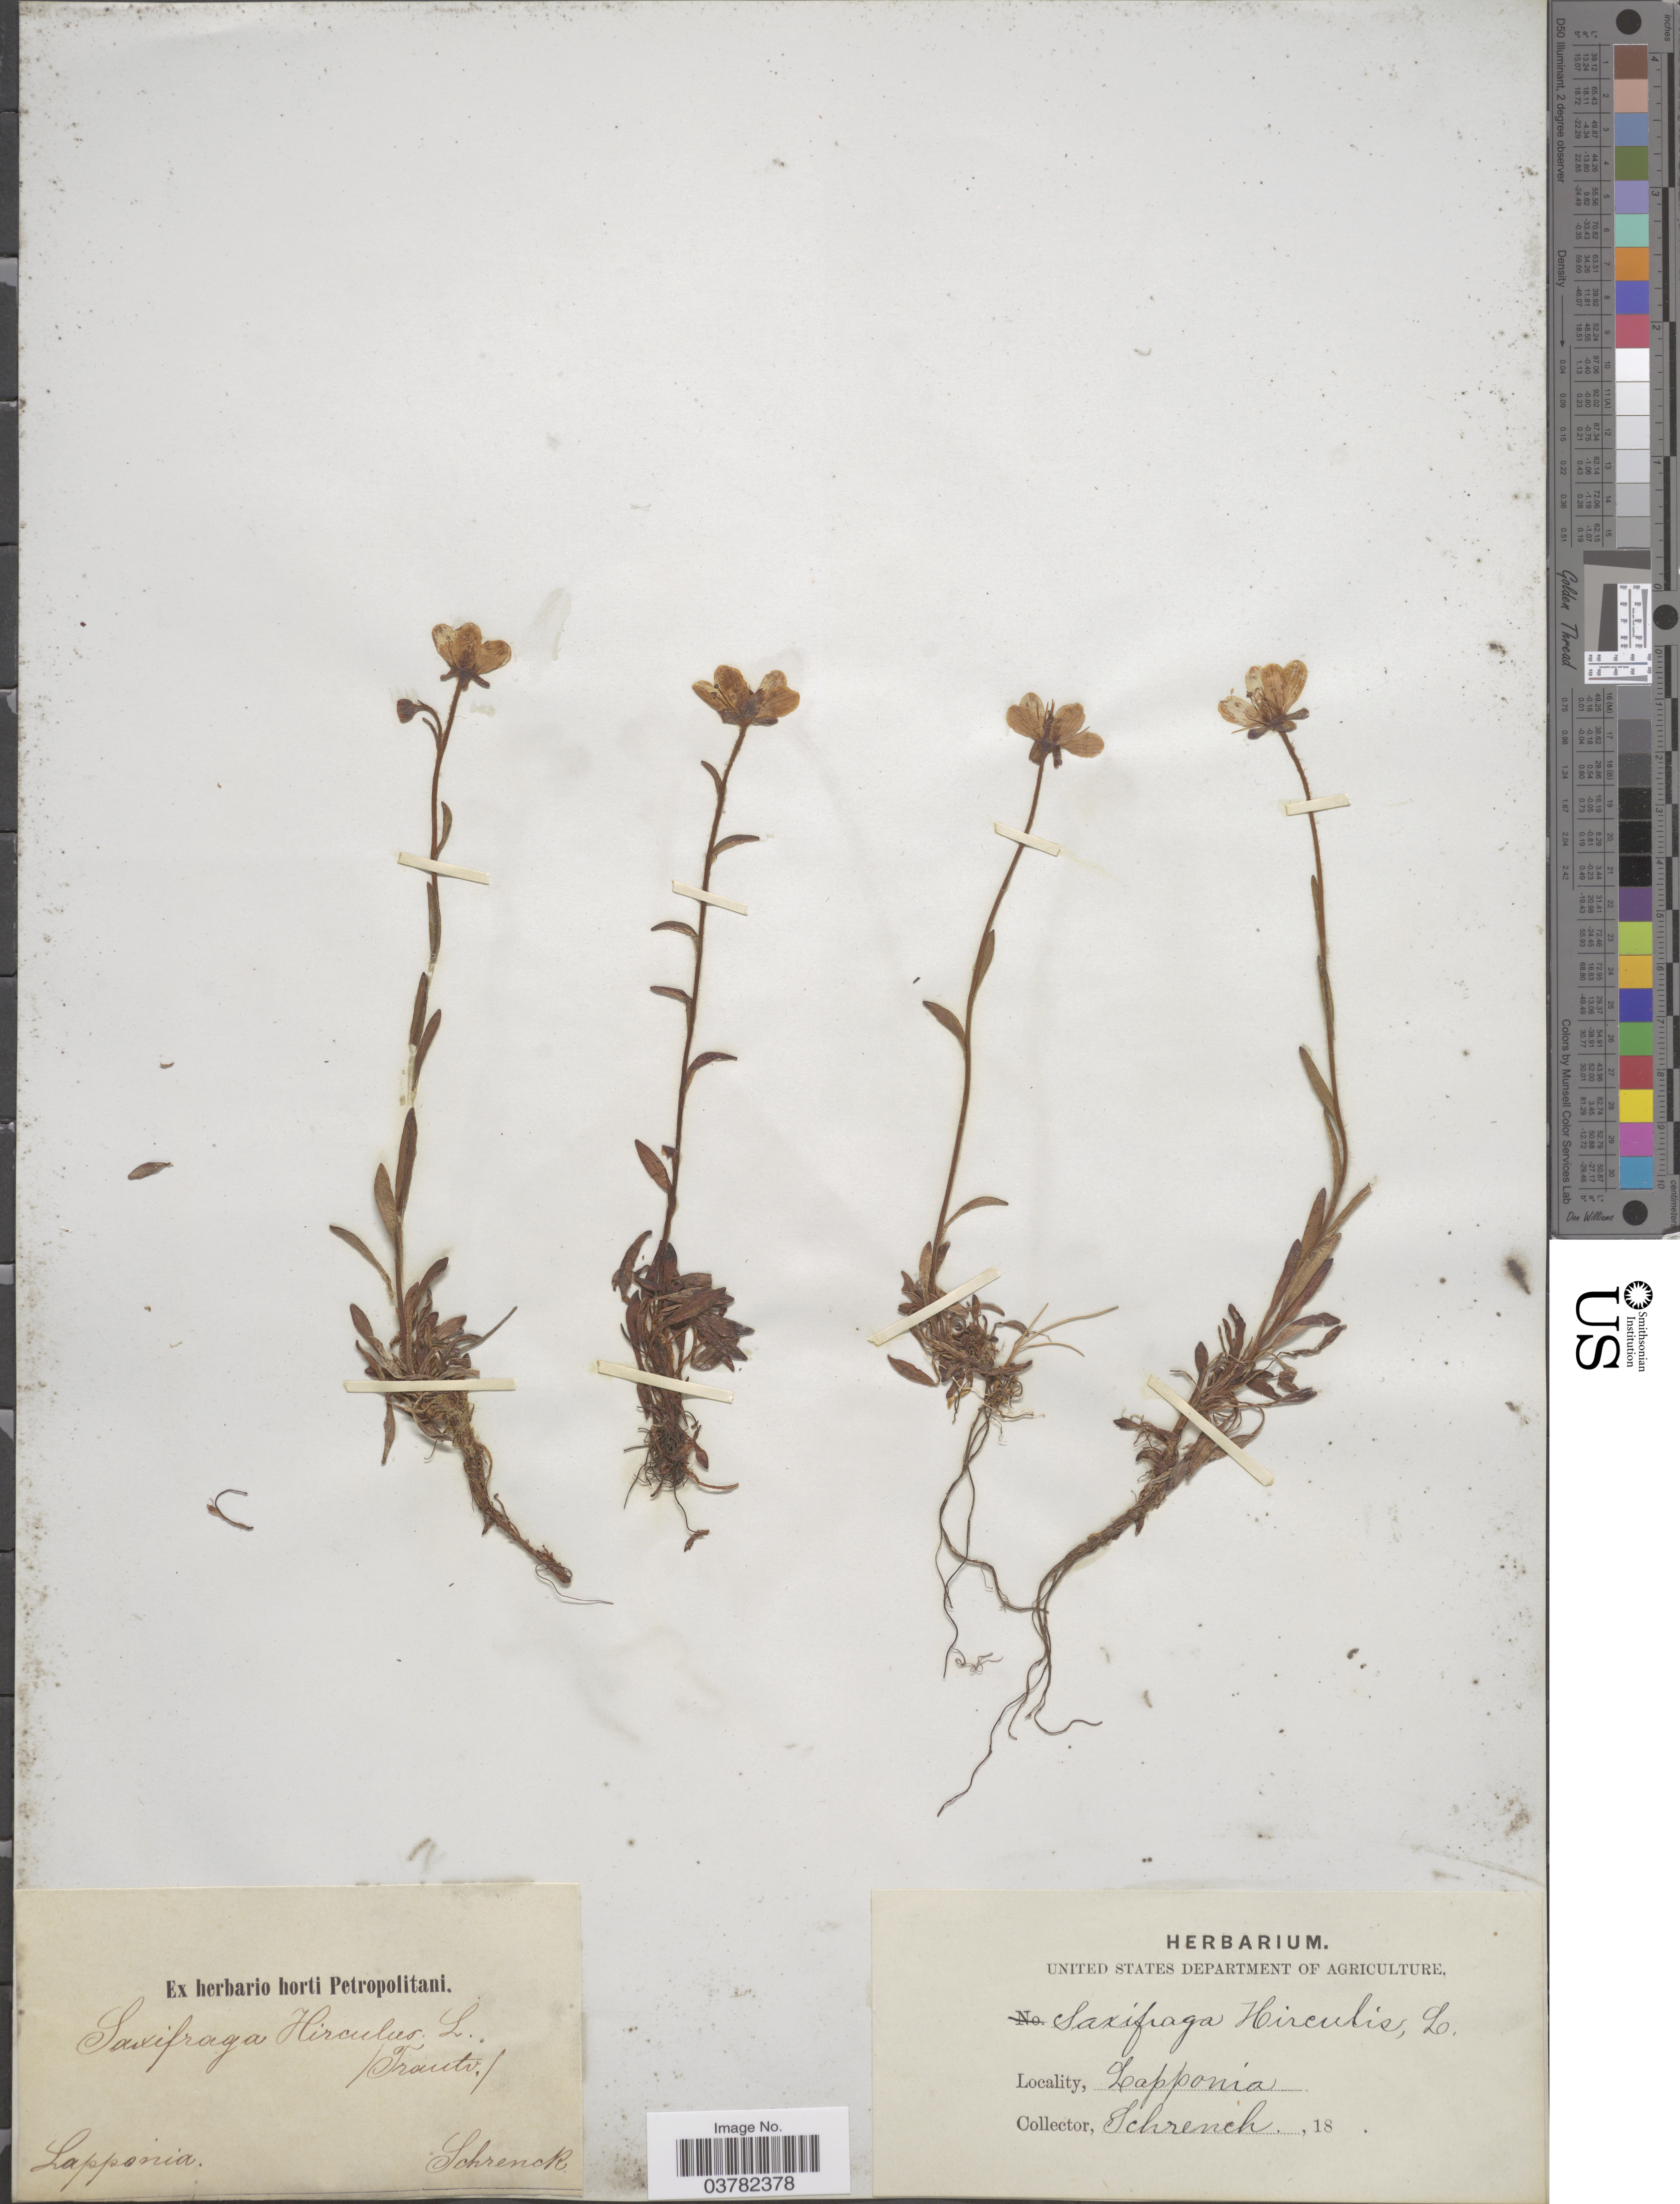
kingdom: Plantae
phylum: Tracheophyta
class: Magnoliopsida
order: Saxifragales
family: Saxifragaceae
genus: Saxifraga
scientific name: Saxifraga hirculus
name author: L.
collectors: -- Schrenck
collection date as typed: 18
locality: Lapponia.